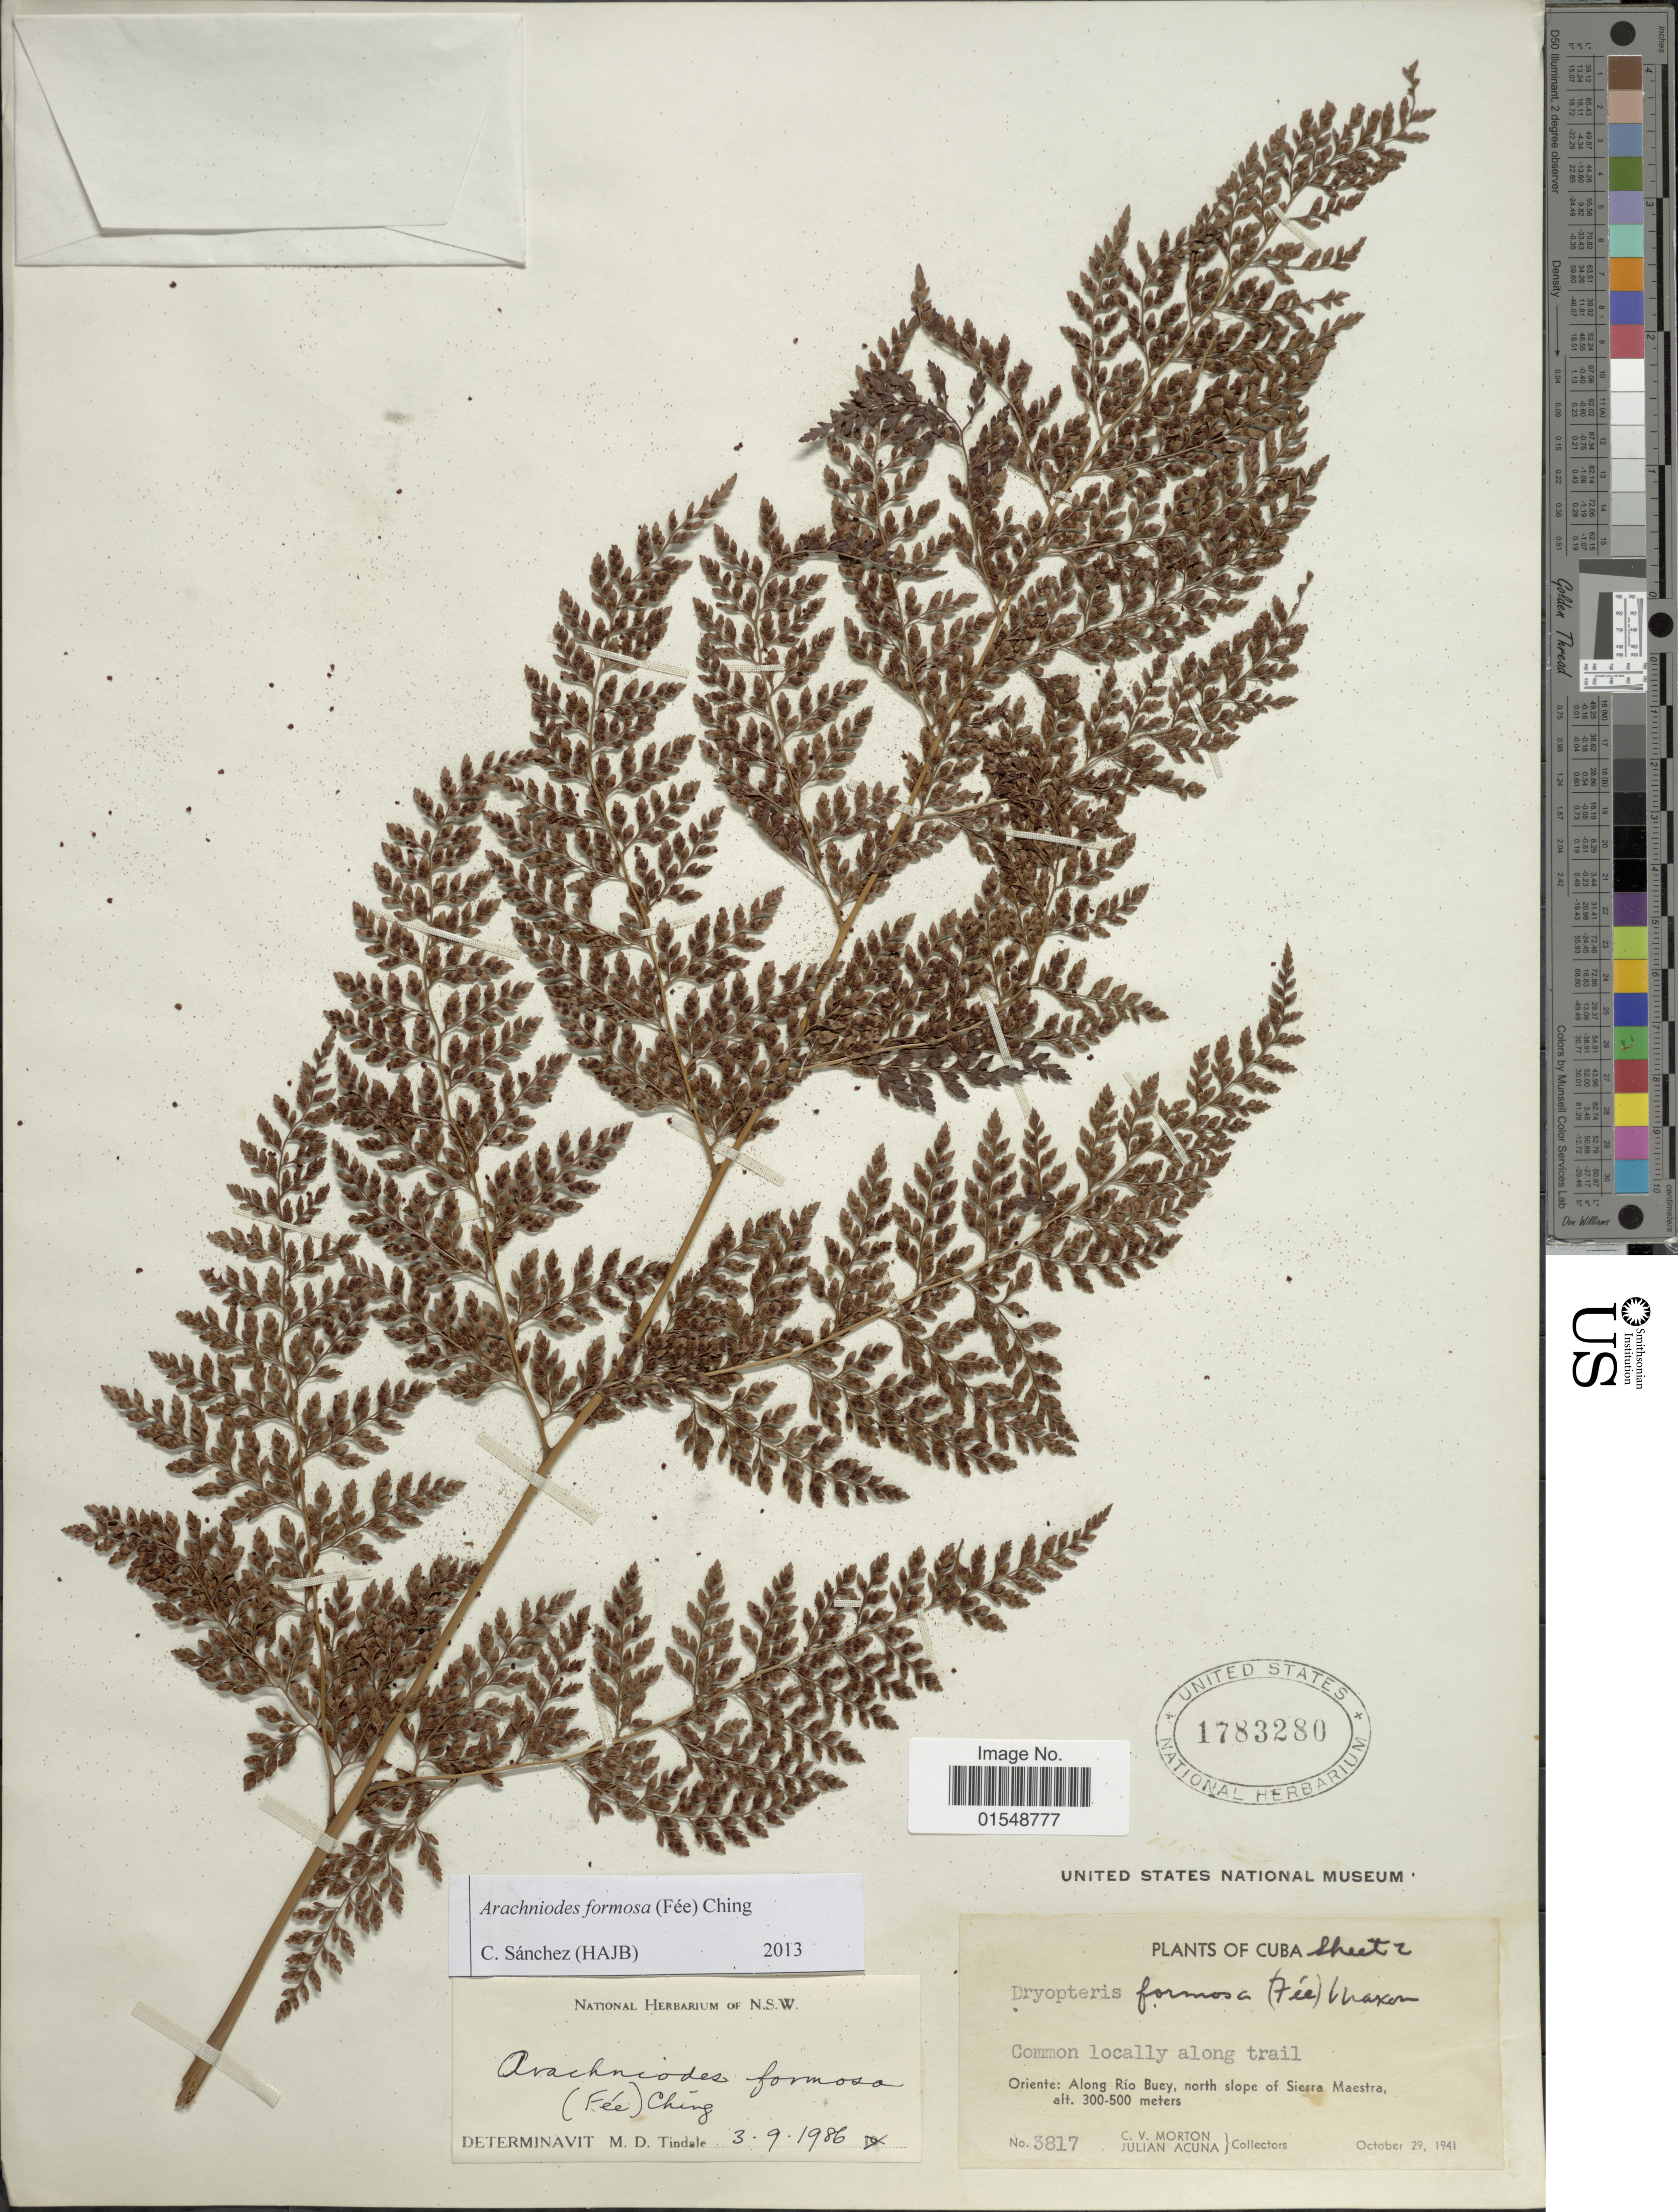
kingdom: Plantae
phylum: Tracheophyta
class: Polypodiopsida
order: Polypodiales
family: Dryopteridaceae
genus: Arachniodes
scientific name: Arachniodes formosa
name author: (Fée) Ching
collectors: C. V. Morton & J. B. Acuña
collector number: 3817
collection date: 1941-10-29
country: Cuba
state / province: Oriente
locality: Along Río Bueym north slope of Sierra Maestra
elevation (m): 300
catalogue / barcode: US 1783280